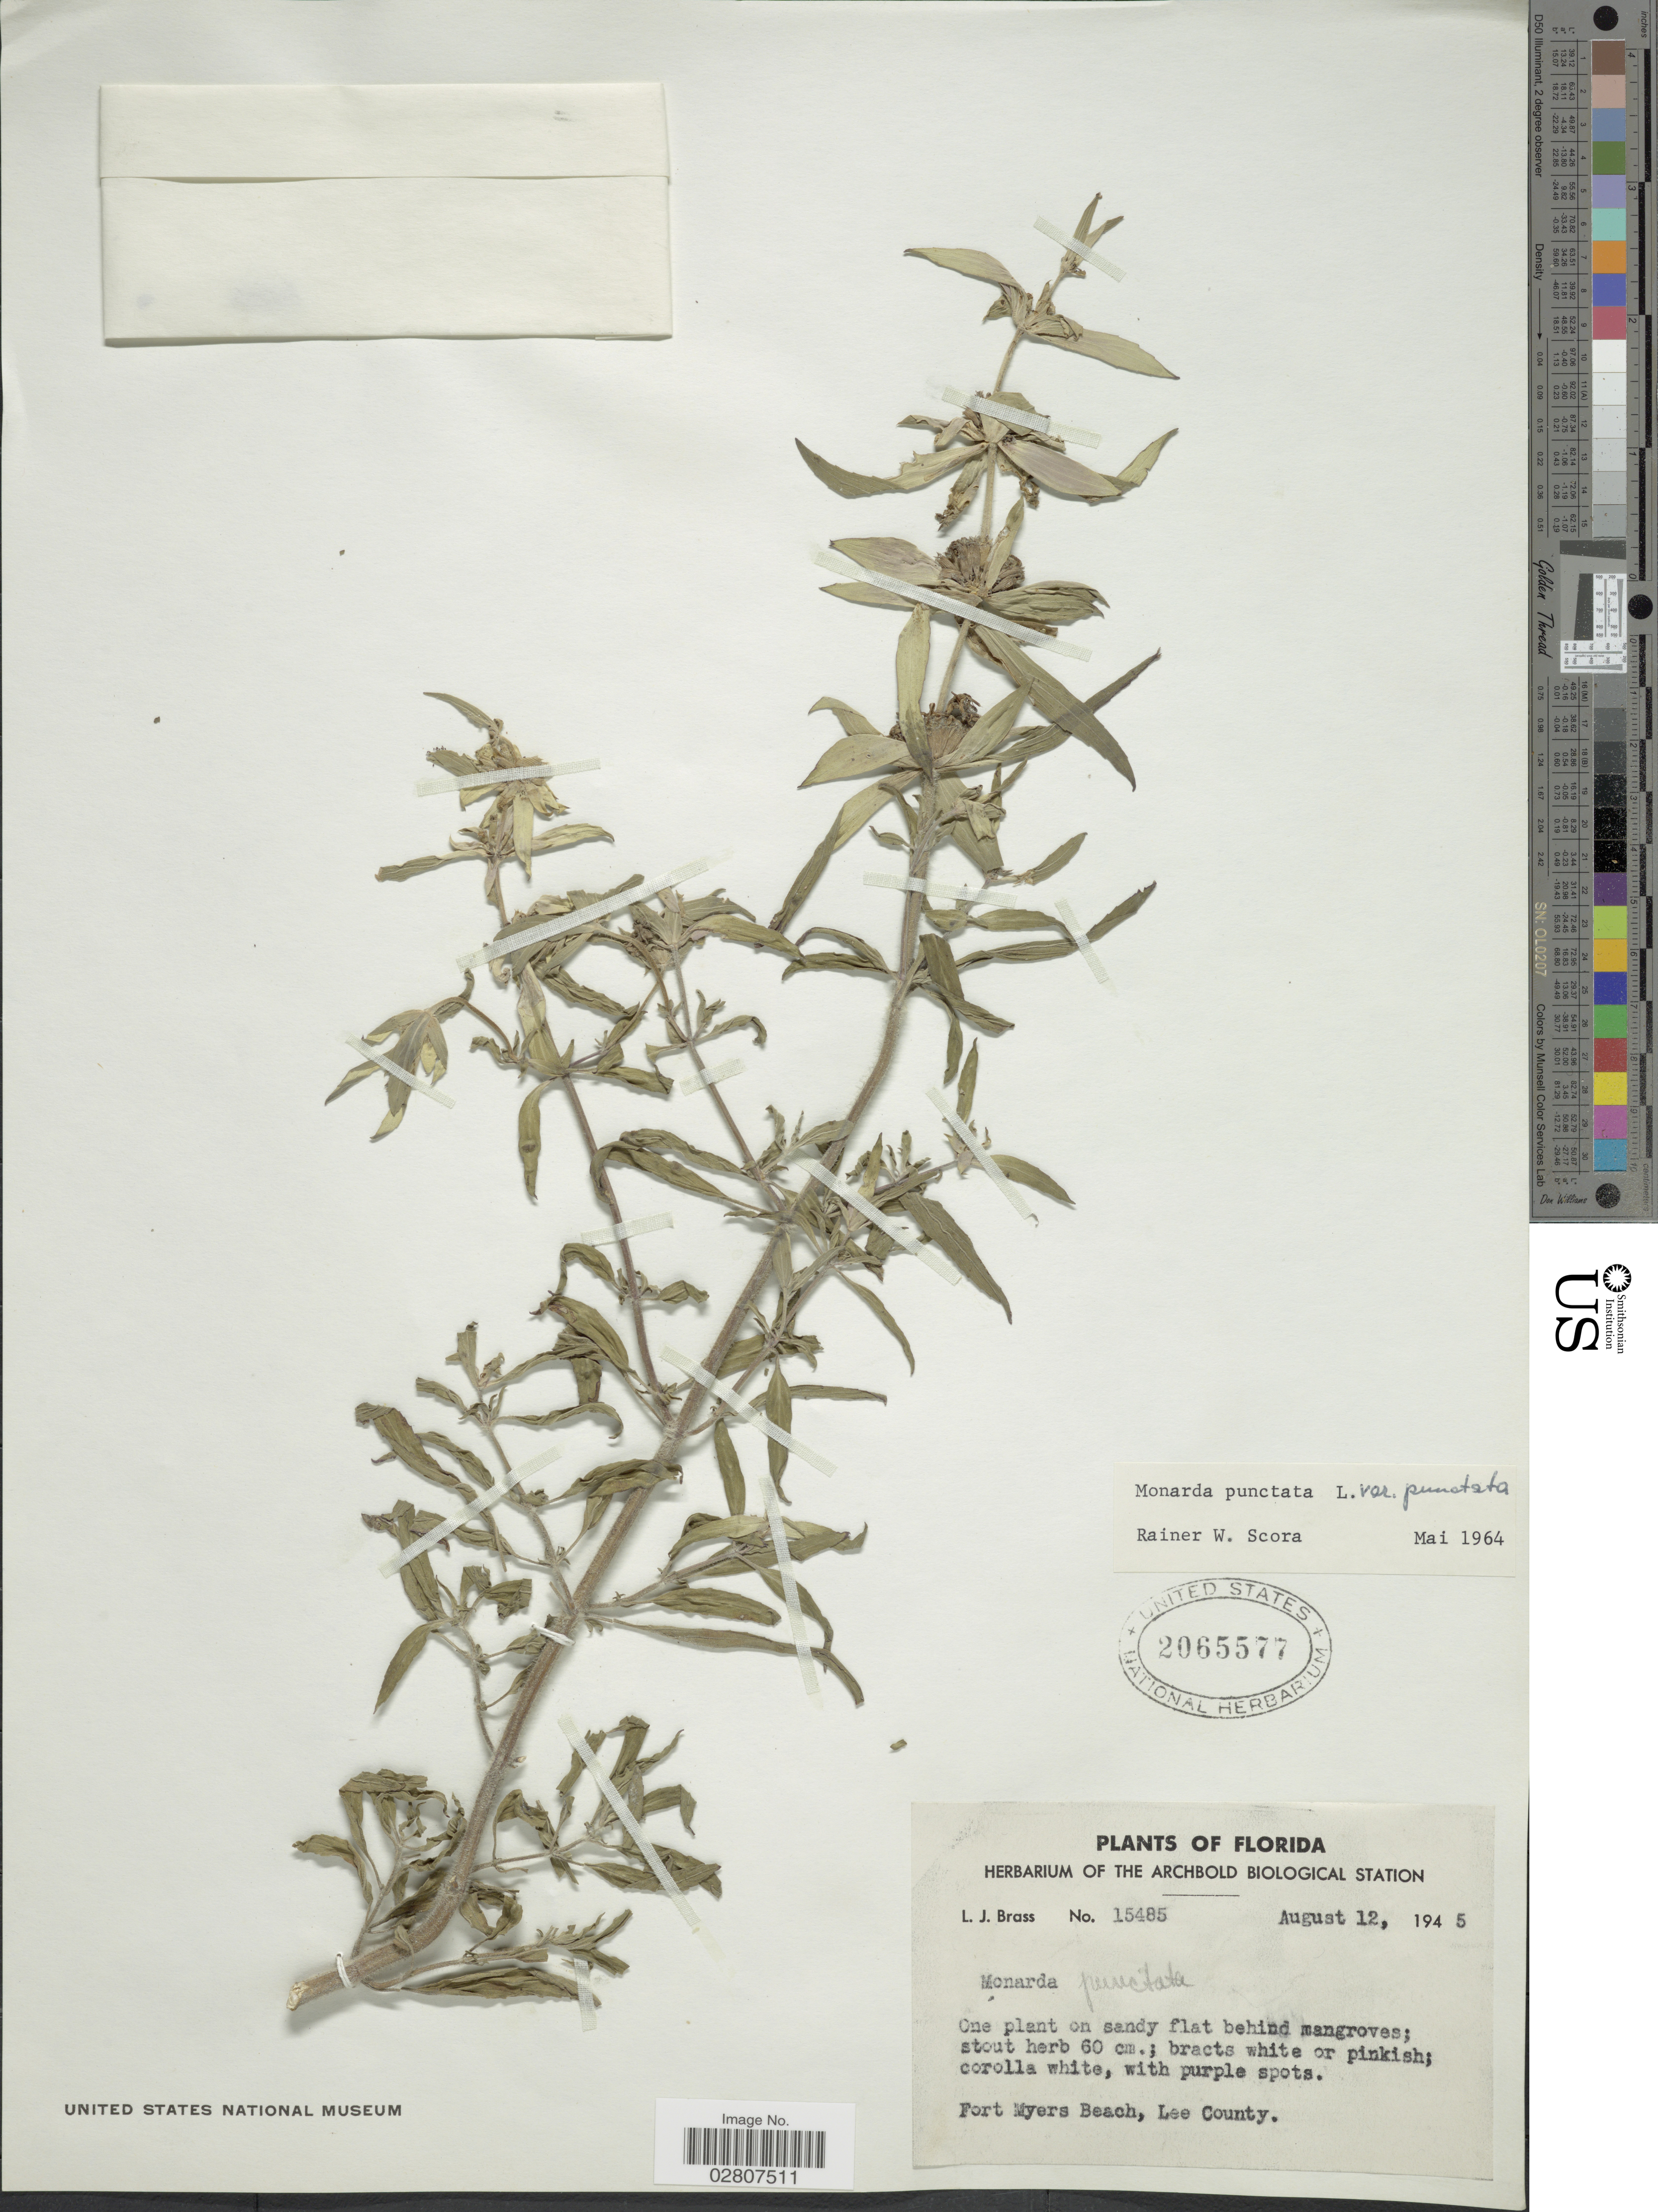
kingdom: Plantae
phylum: Tracheophyta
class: Magnoliopsida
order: Lamiales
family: Lamiaceae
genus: Monarda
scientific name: Monarda punctata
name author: L.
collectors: L. J. Brass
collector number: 15485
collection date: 1945-08-12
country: United States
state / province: Florida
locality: Fort Myers Beach, Lee County.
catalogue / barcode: US 2065577